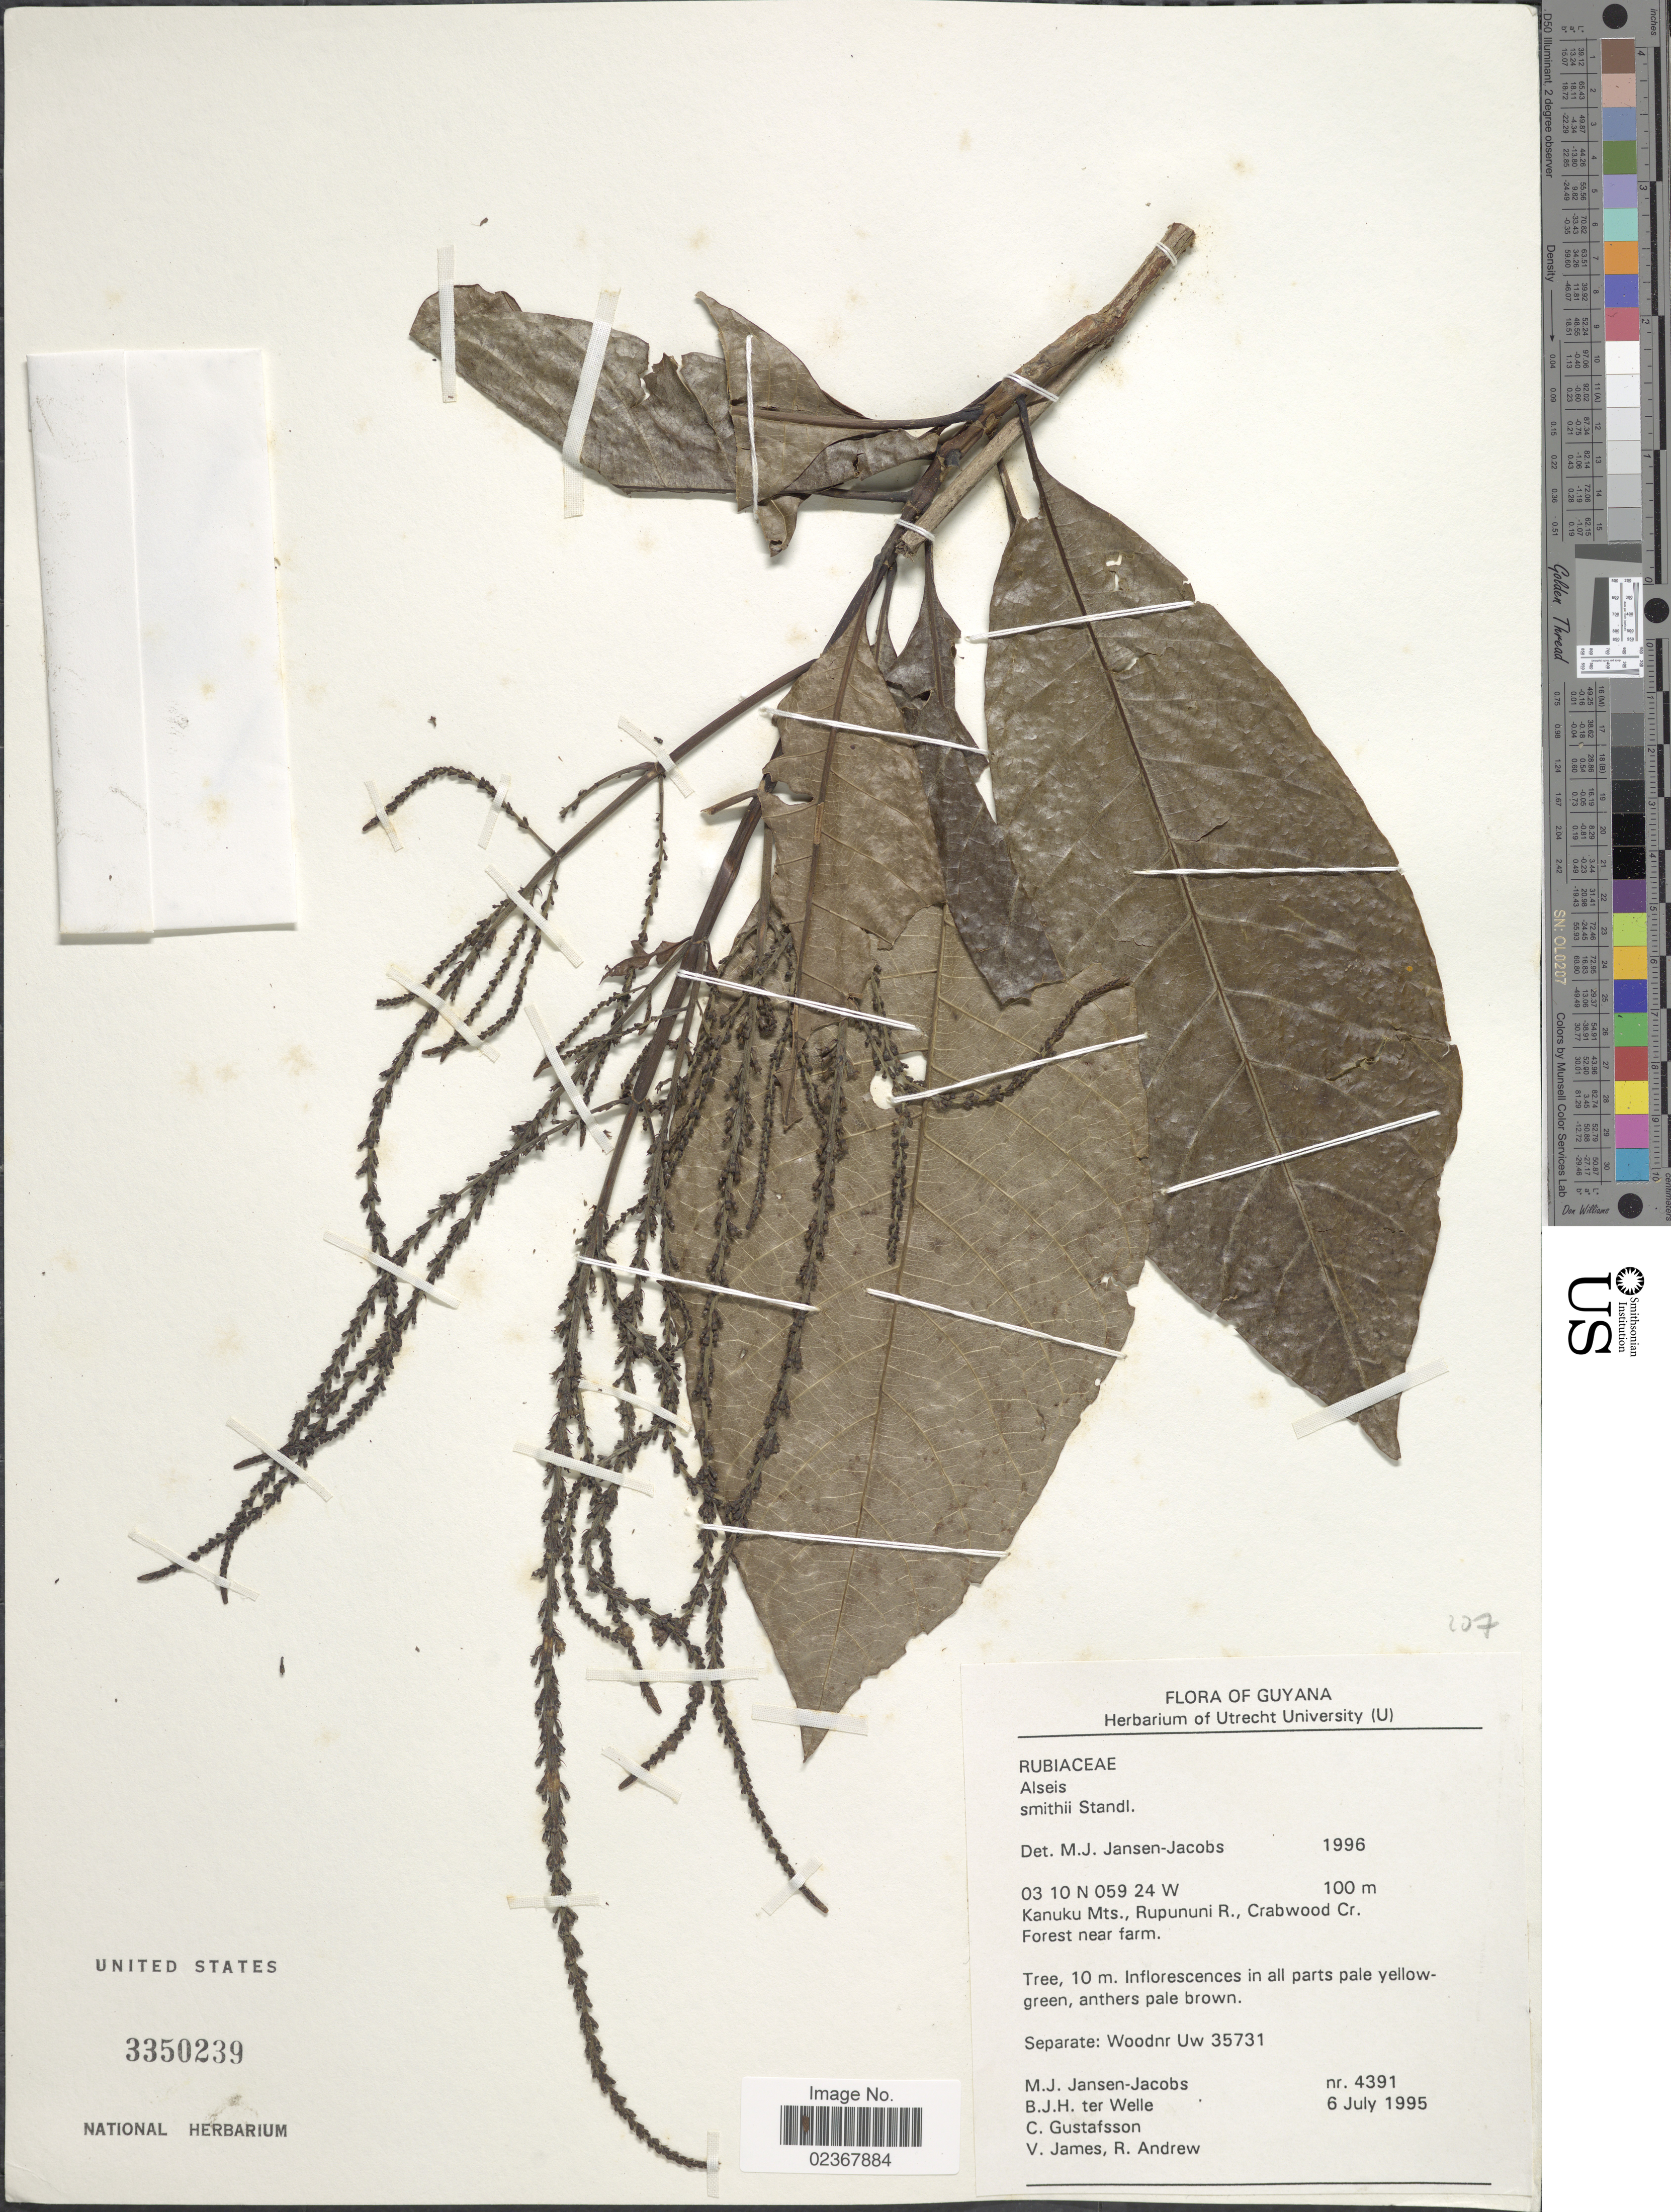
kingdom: Plantae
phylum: Tracheophyta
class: Magnoliopsida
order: Gentianales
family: Rubiaceae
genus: Alseis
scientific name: Alseis smithii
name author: Standl.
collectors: M. J. Jansen-Jacobs, B. Welle, C. G. Gustafsson, V. James & R. Andrew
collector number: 4391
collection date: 1995-07-06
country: Guyana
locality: Kanuku Mts., Rupununi R., Crabwood Cr.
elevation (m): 100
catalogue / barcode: US 3350239